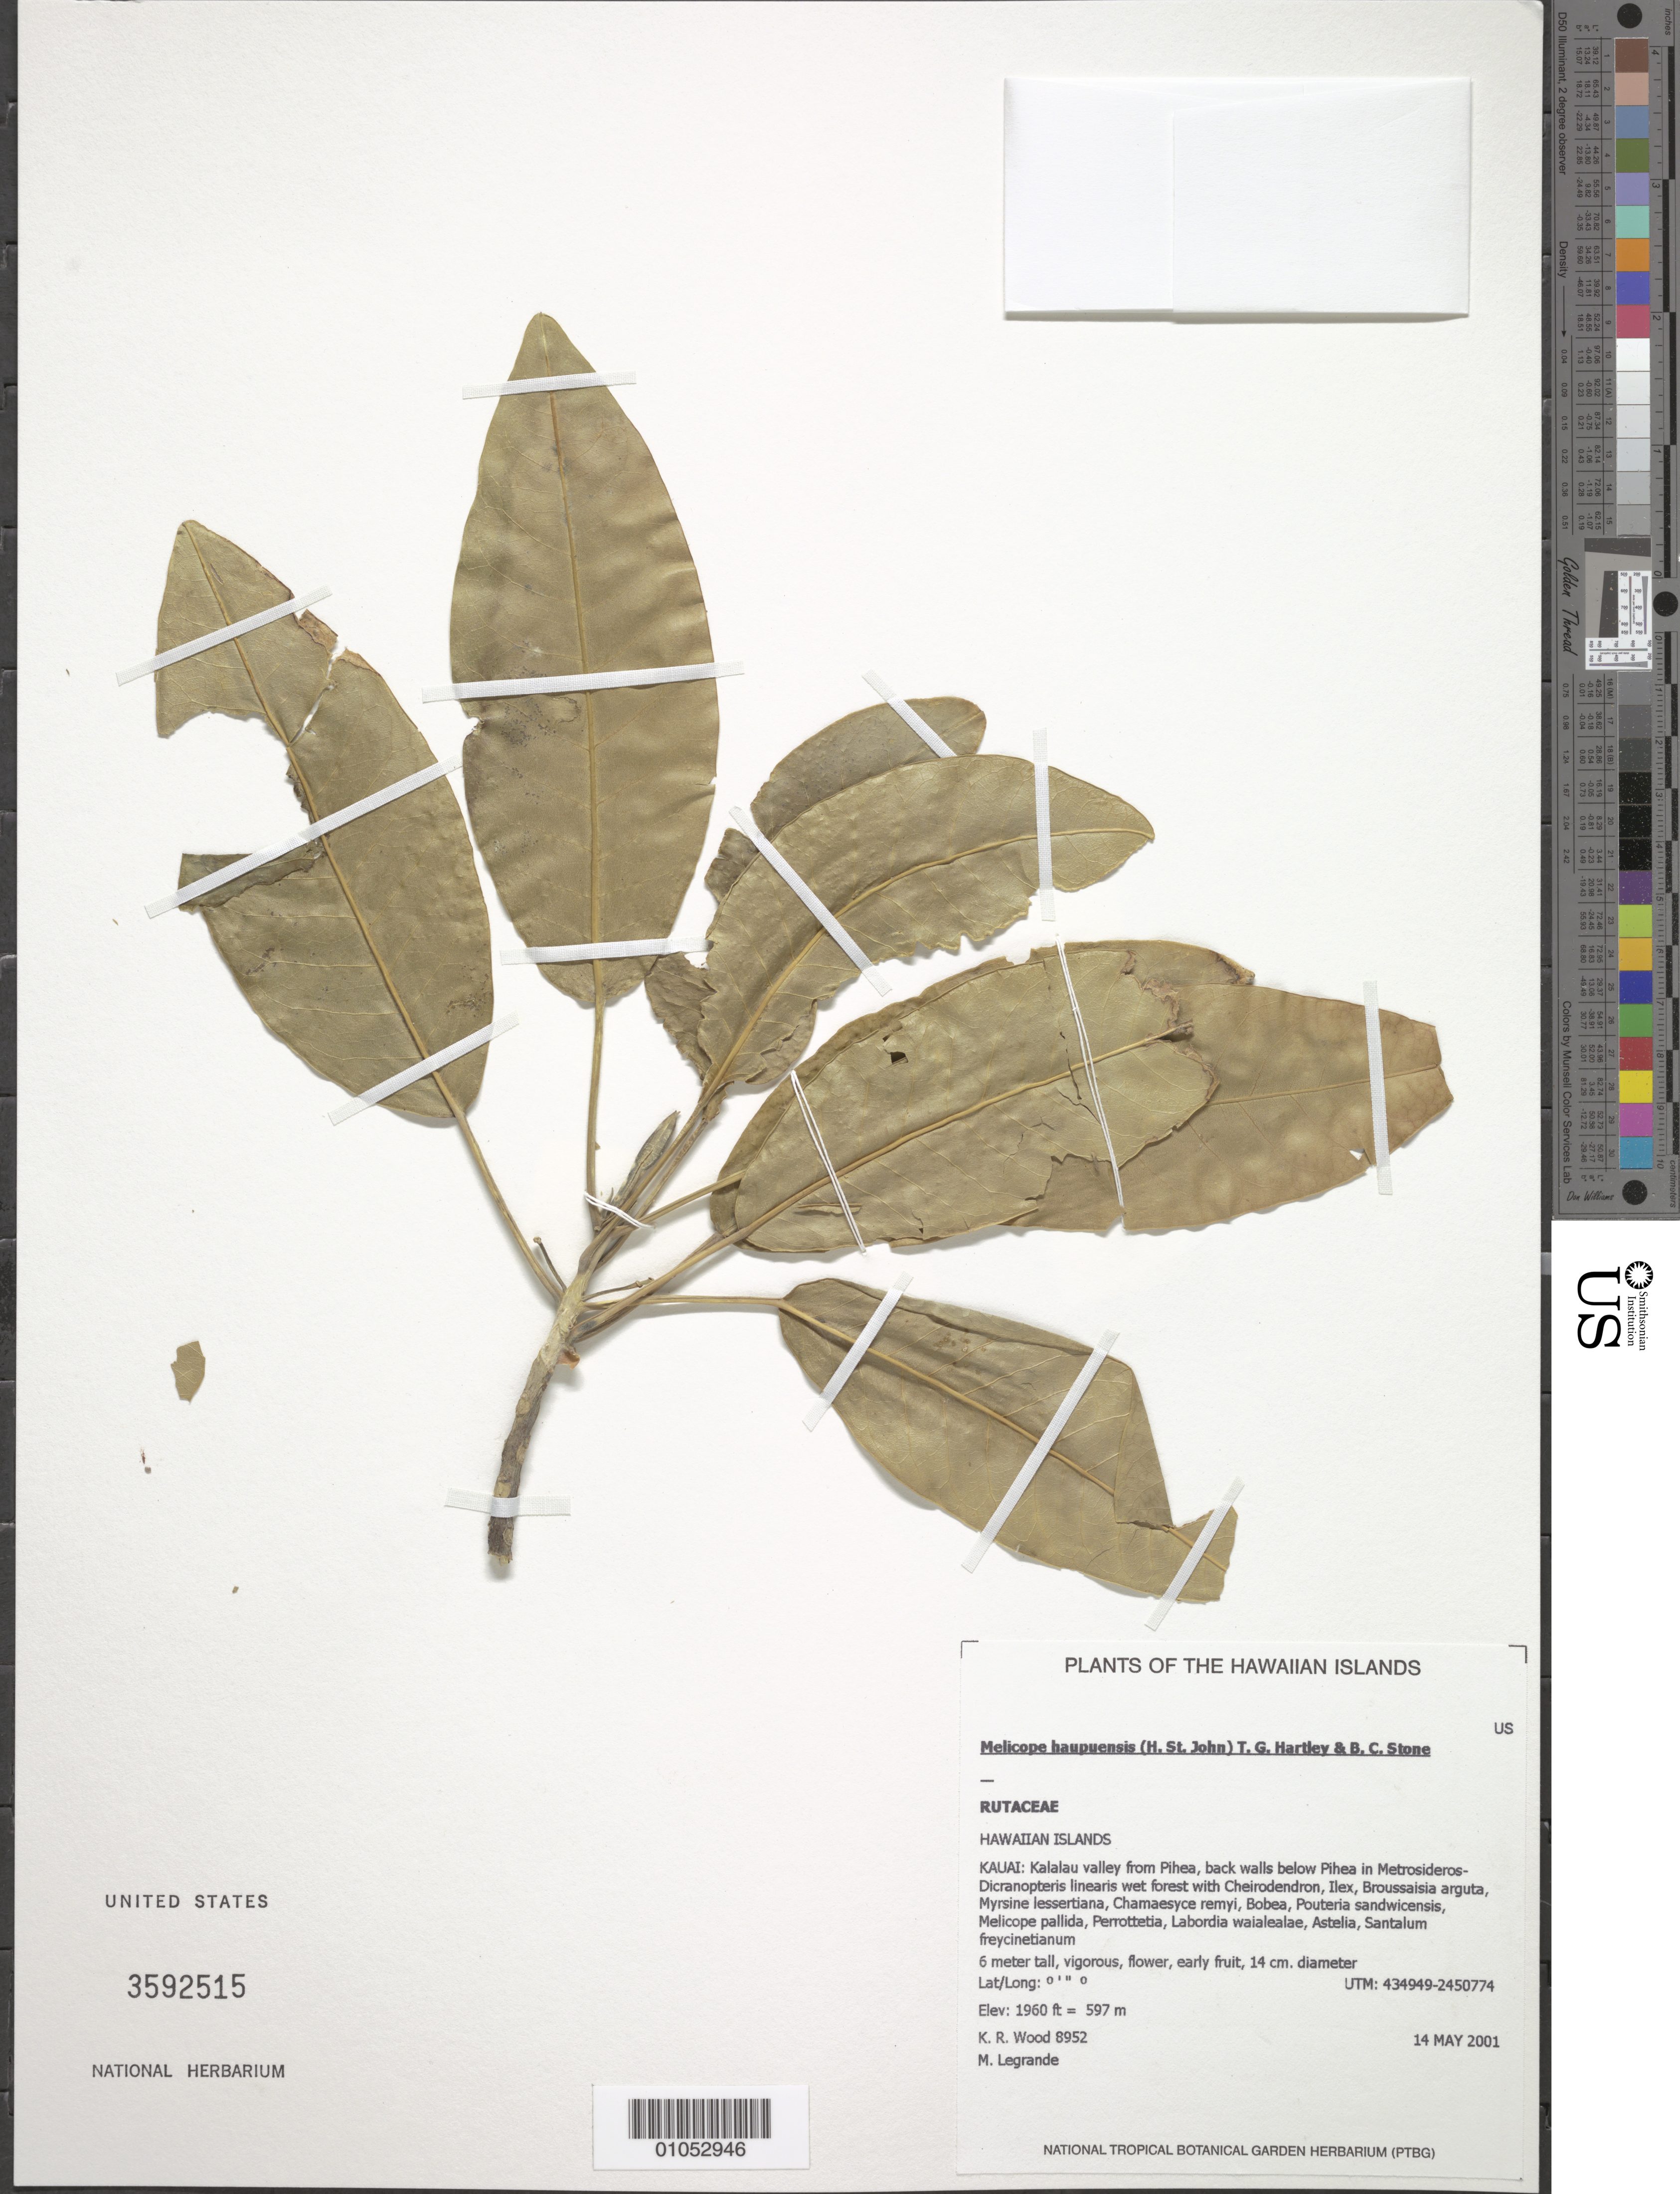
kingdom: Plantae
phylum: Tracheophyta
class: Magnoliopsida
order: Sapindales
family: Rutaceae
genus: Melicope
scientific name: Melicope haupuensis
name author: (H. St. John) T.G. Hartley & B.C. Stone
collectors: K. R. Wood & M. LeGrande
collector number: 8952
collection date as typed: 14 May 2001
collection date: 2001-05-14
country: United States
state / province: Hawaii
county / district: Kaui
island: Kaua'i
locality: Kalalau valley from Pihea.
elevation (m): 597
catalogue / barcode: US 3592515